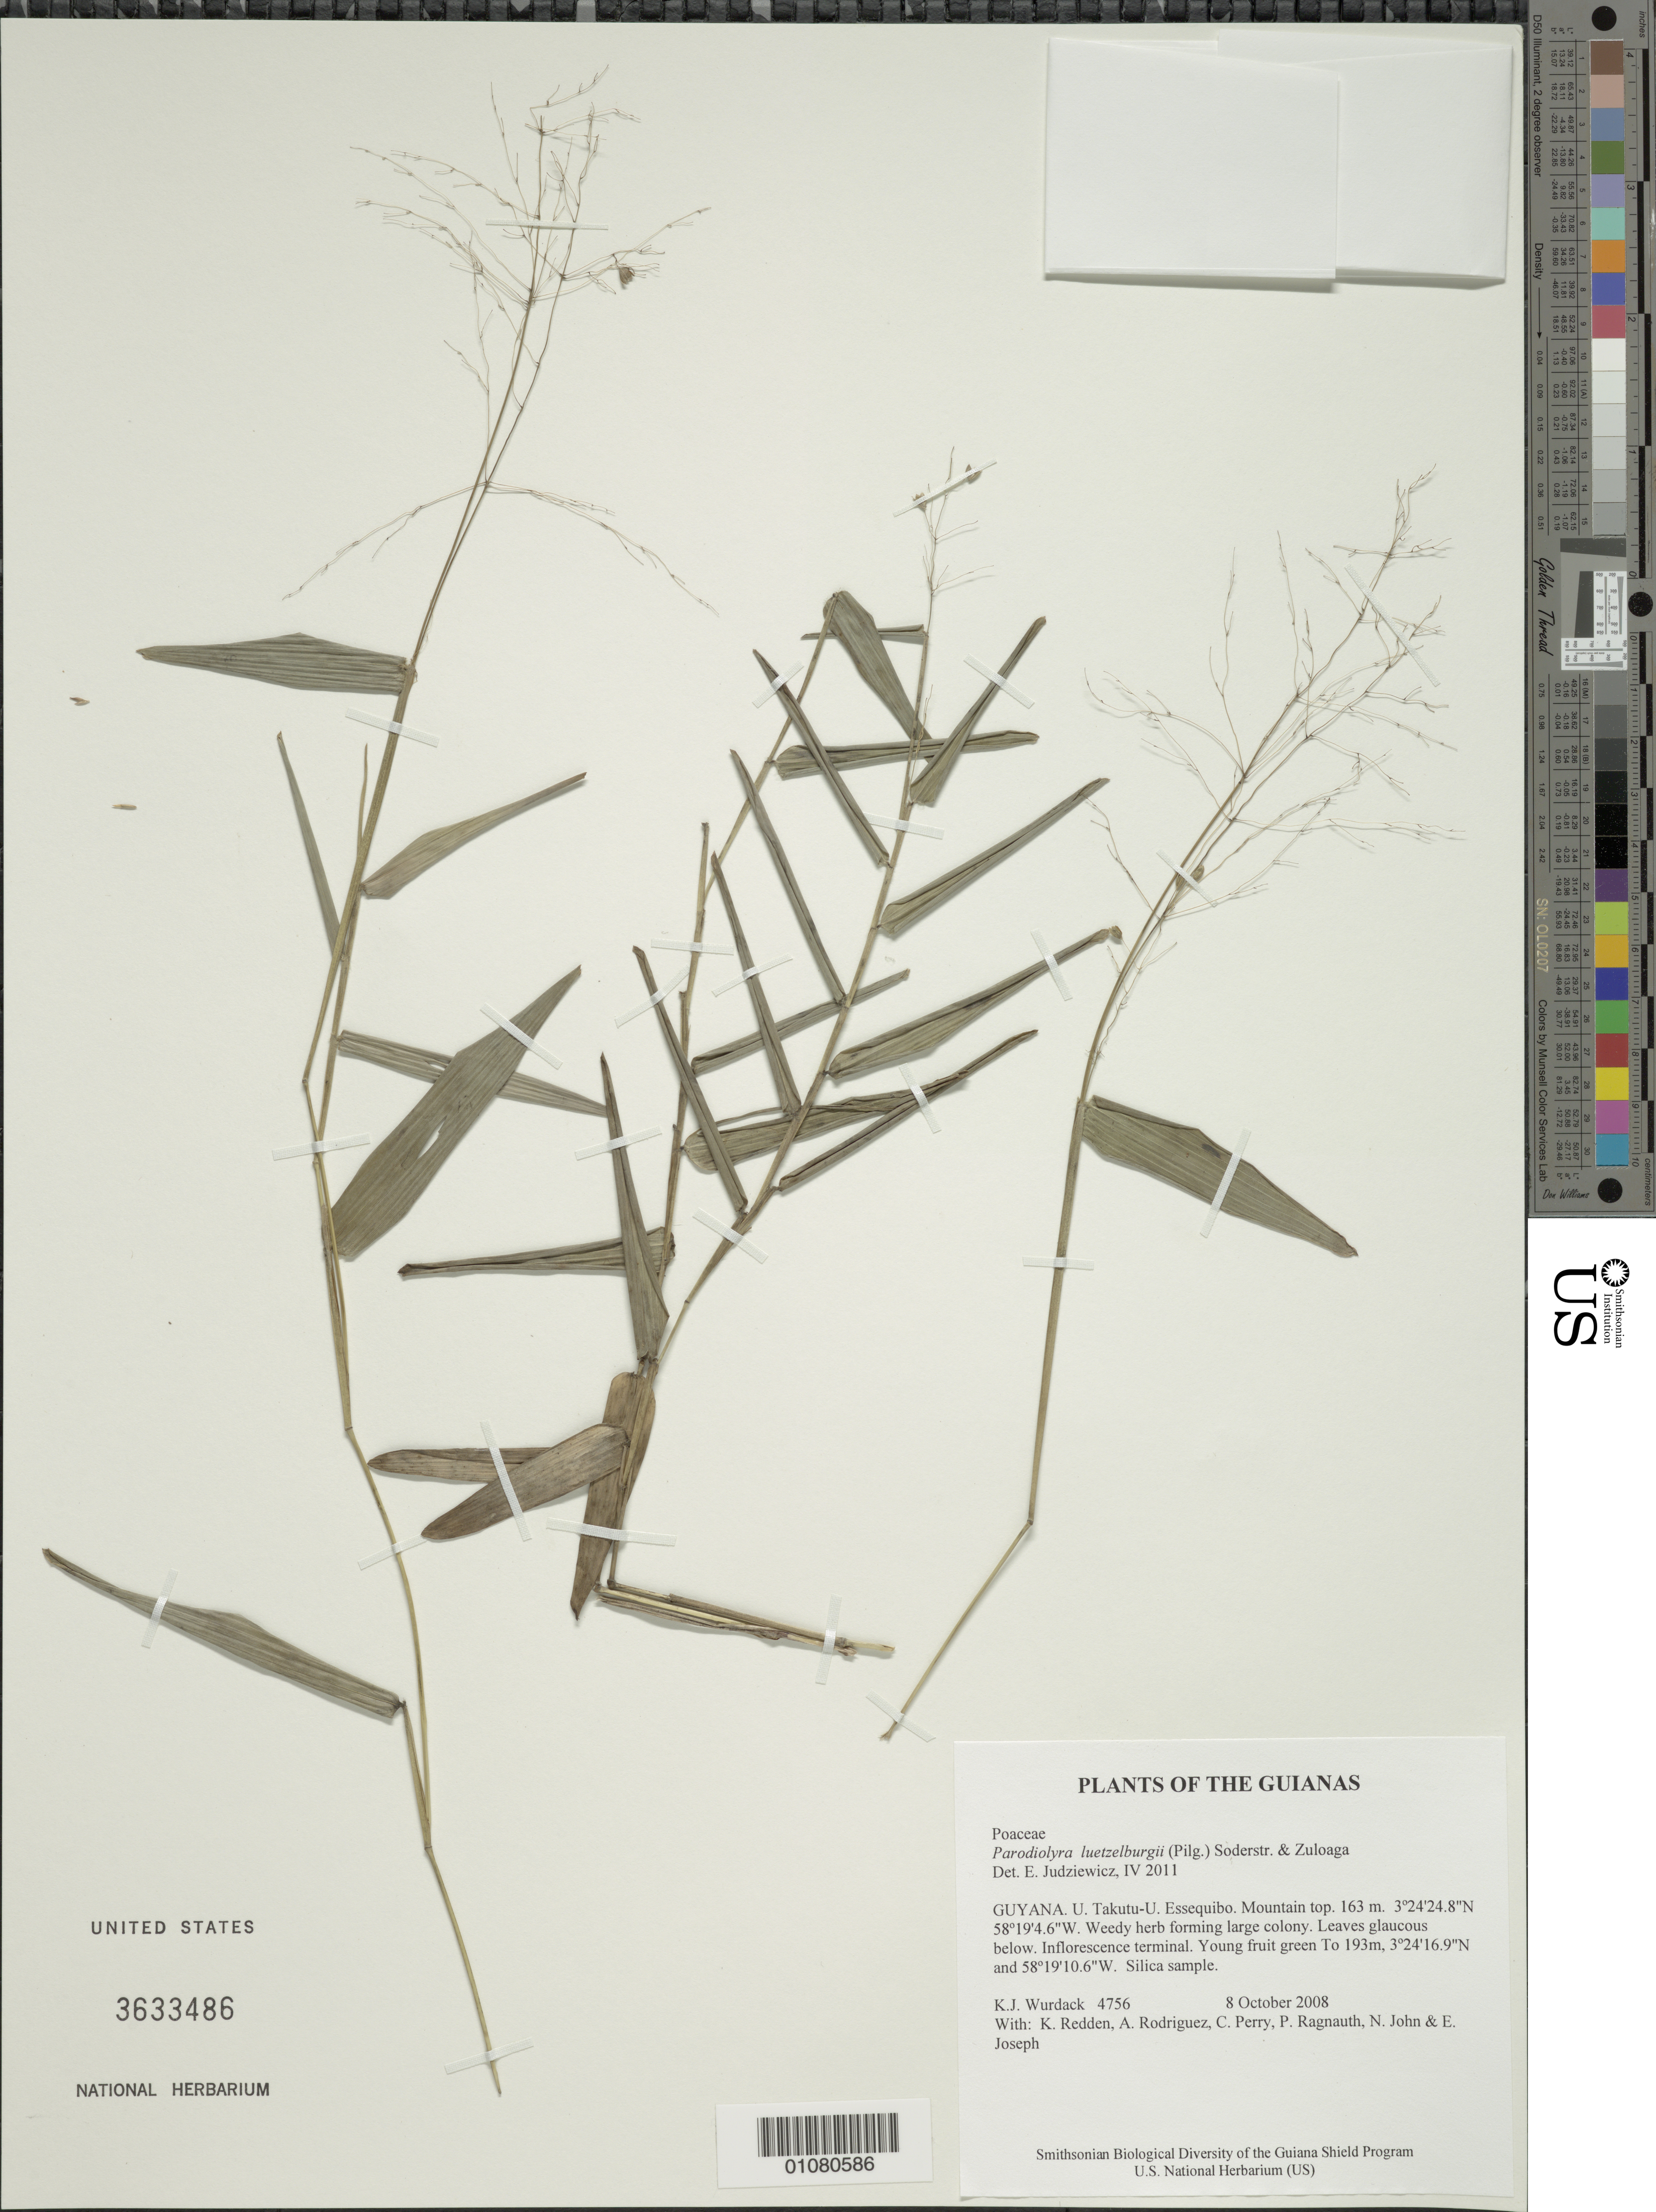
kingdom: Plantae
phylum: Tracheophyta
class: Liliopsida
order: Poales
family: Poaceae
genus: Parodiolyra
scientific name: Parodiolyra luetzelburgii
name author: (Pilg.) Soderstr. & Zuloaga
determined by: Judziewicz, E. J.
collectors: K. Wurdack, K. M. Redden, A. Rodriguez, C. Perry, P. Ragnauth, N. John & E. Joseph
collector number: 4756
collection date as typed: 8 October 2008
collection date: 2008-10-08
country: Guyana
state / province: U. Takutu-U. Essequibo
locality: Mountain top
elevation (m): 163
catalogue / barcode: US 3633486